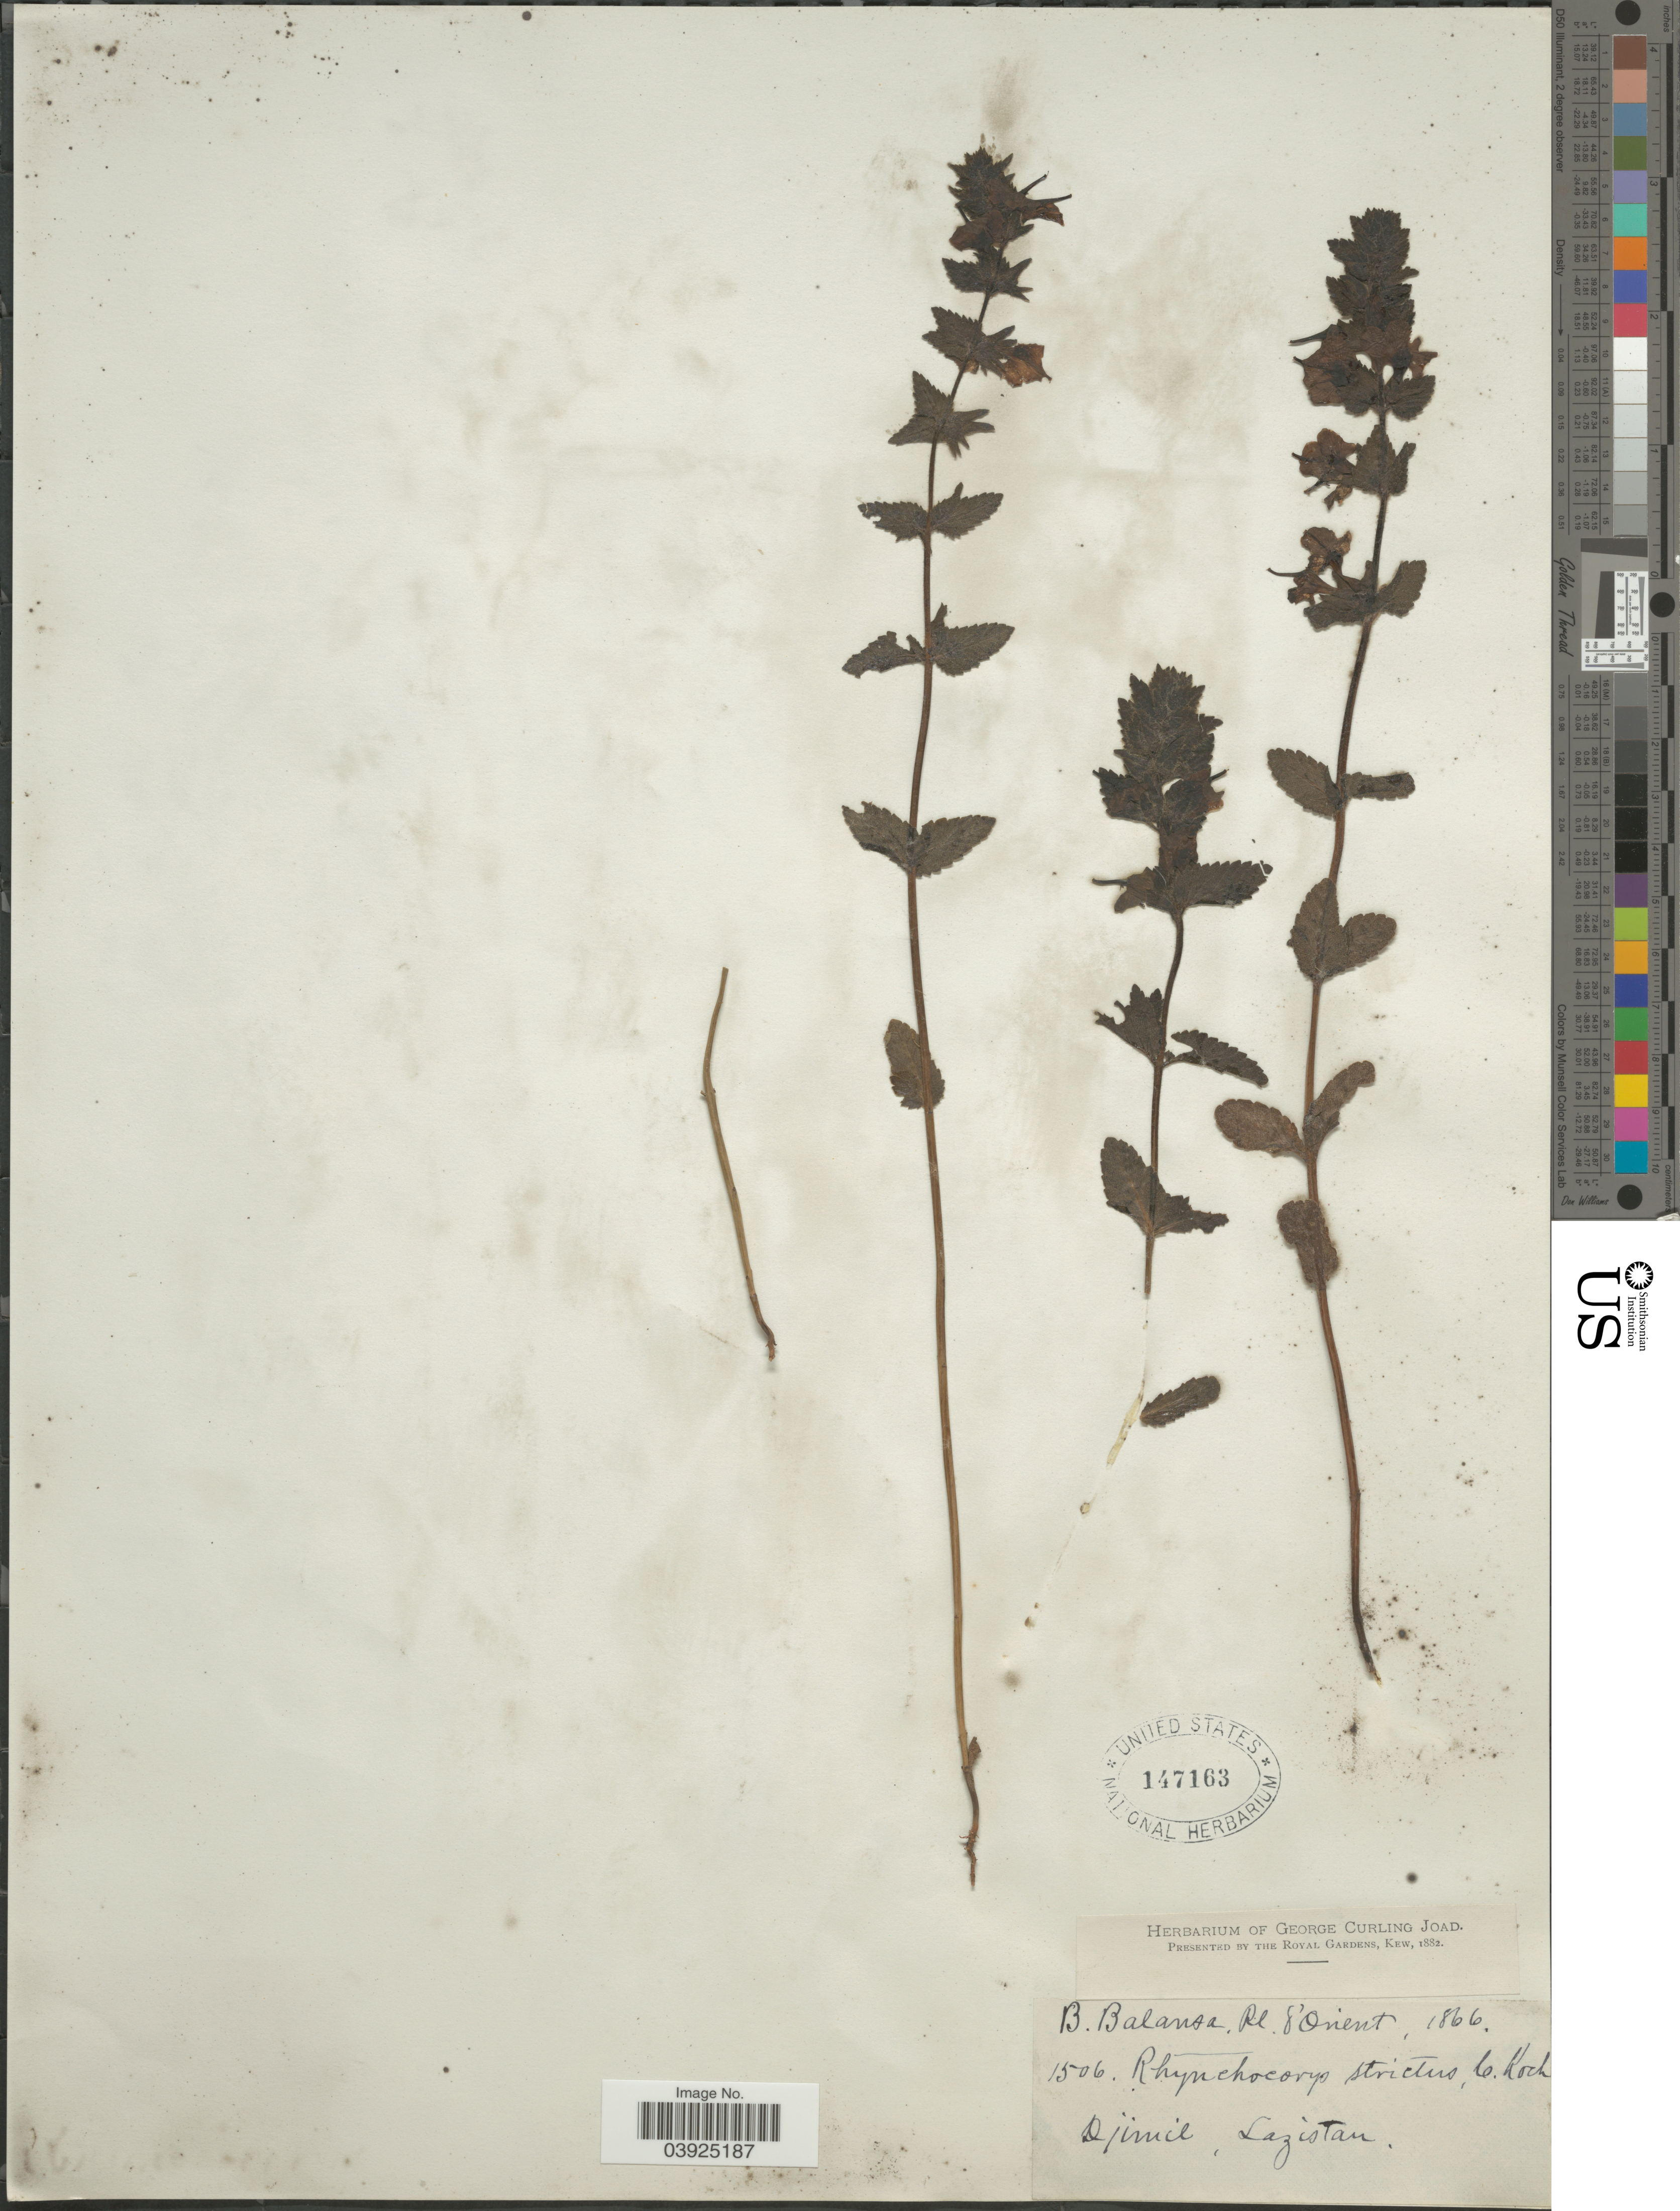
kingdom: Plantae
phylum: Tracheophyta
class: Magnoliopsida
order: Lamiales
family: Orobanchaceae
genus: Rhynchocorys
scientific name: Rhynchocorys stricta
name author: (K. Koch) Albov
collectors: B. Balansa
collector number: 1506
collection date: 1866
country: Turkey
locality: D'Orient. Djimil, Lazistan.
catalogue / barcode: US 147163